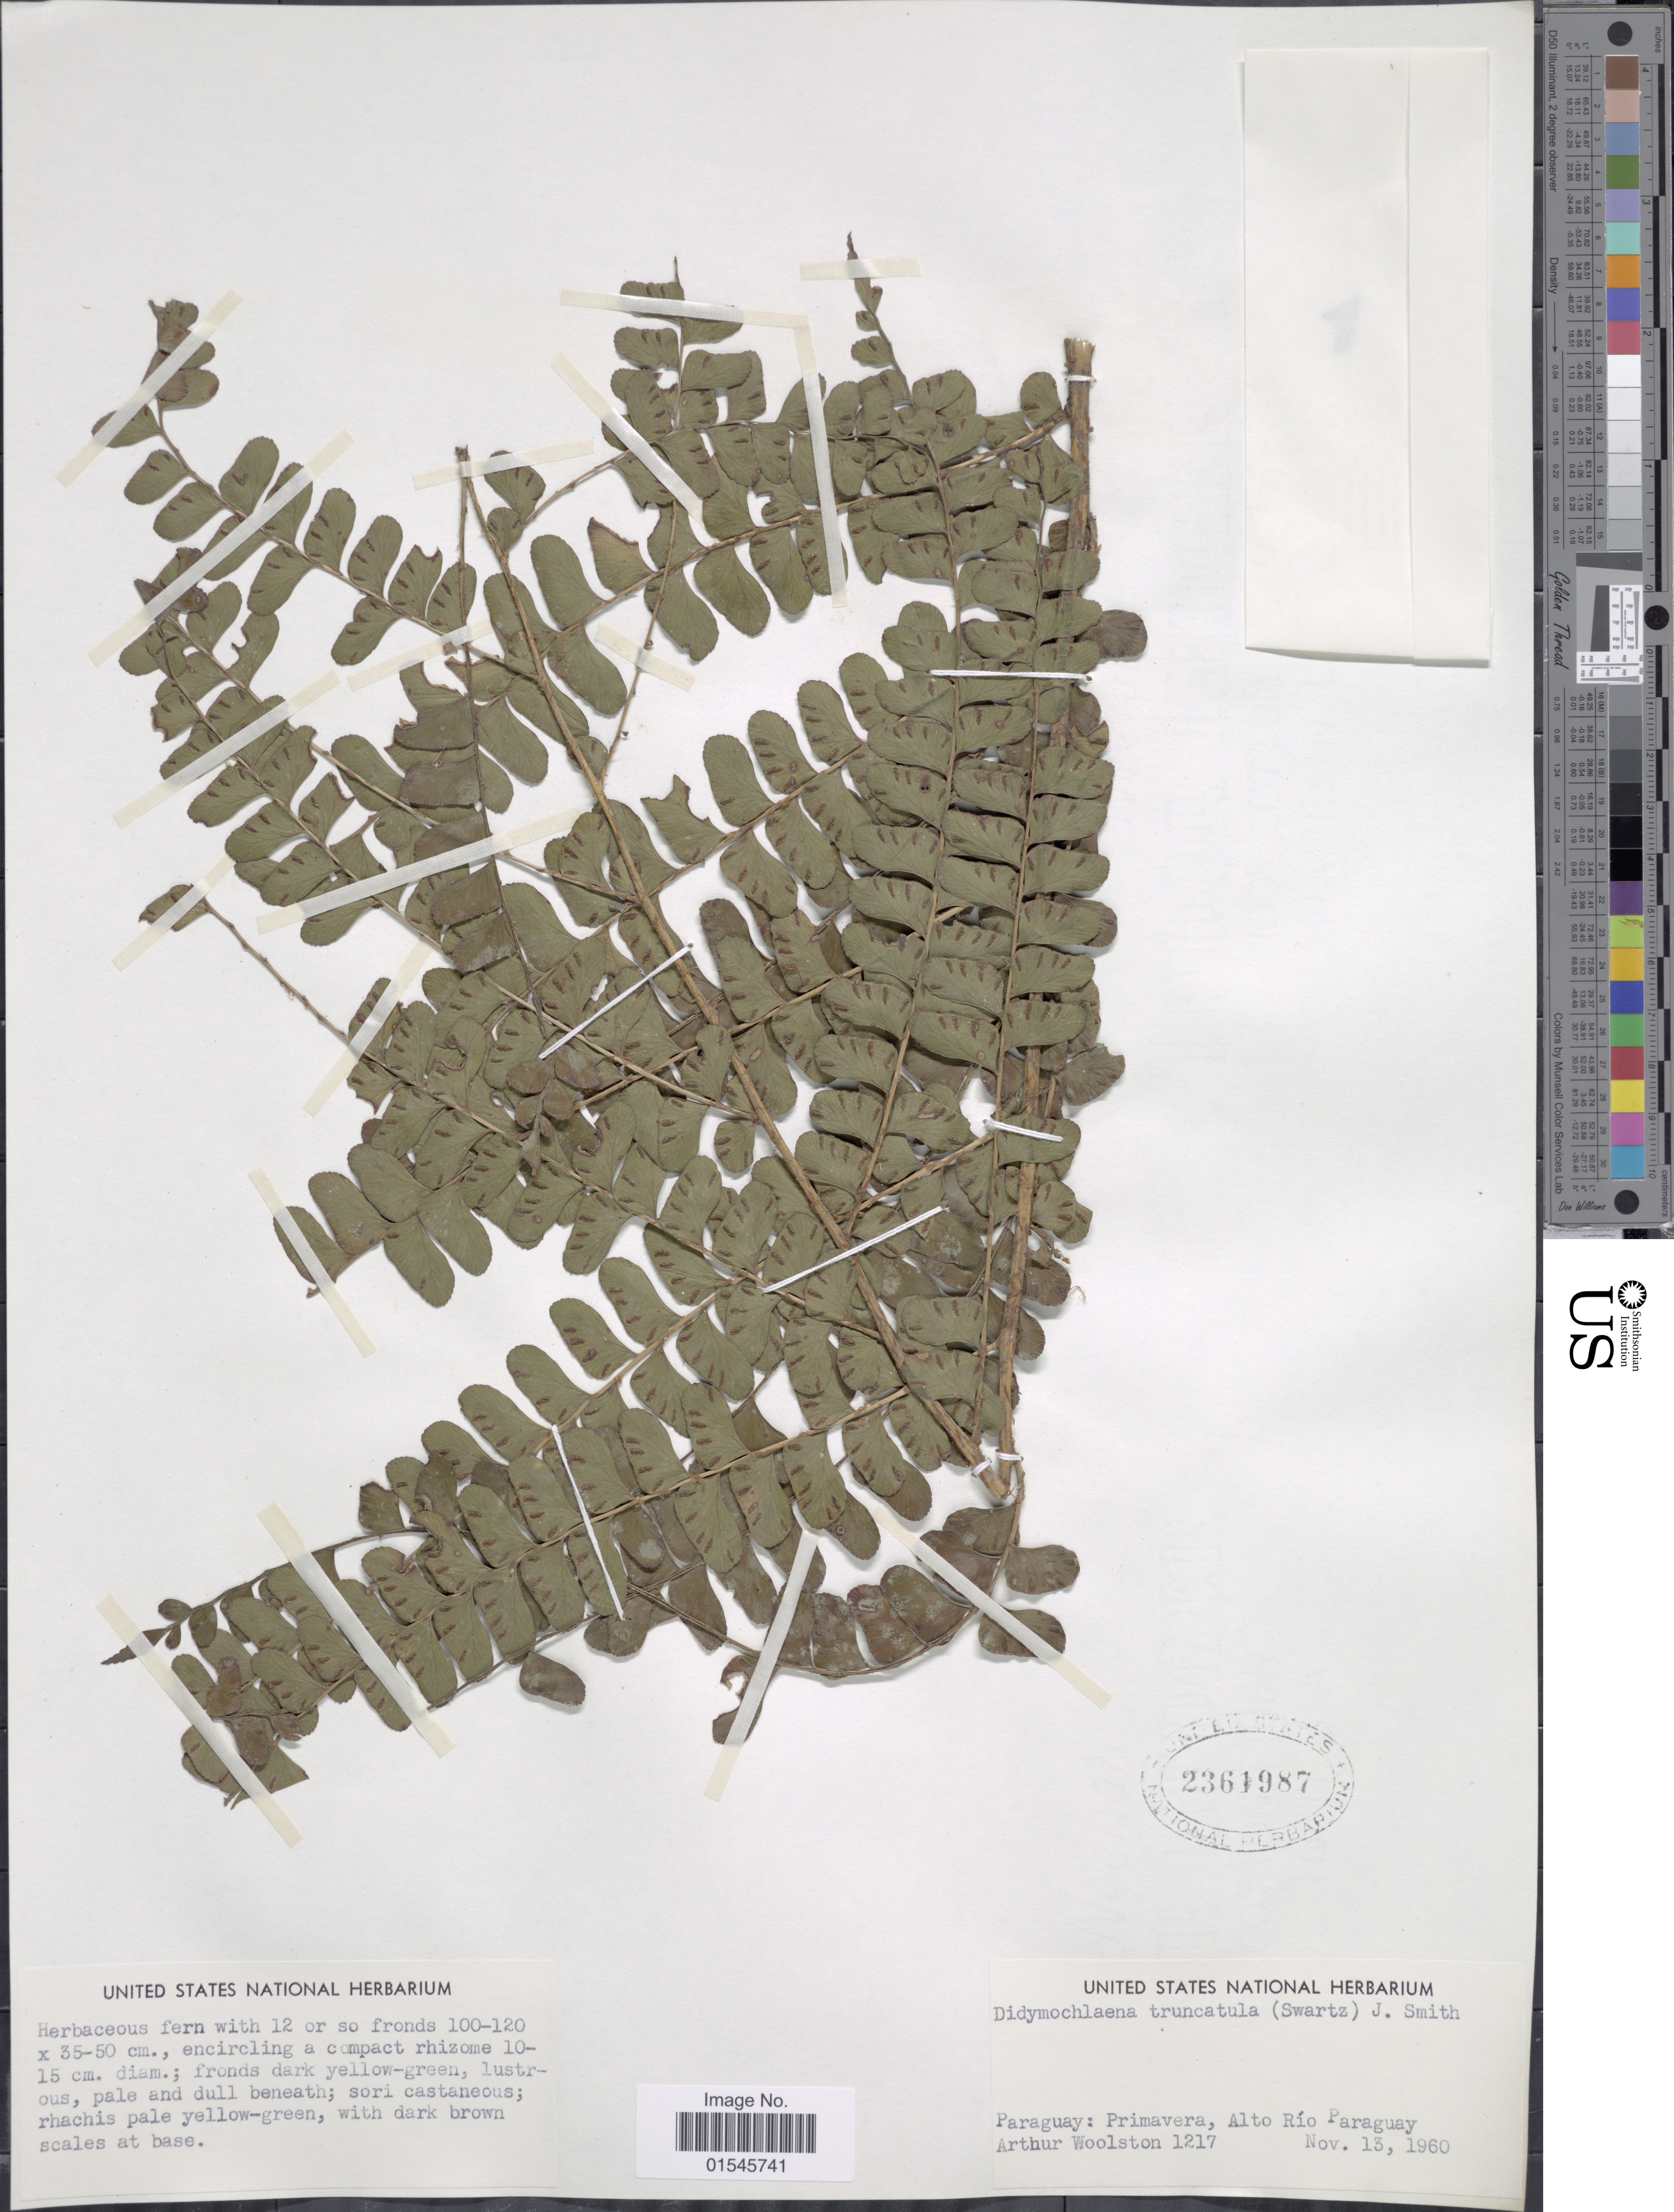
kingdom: Plantae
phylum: Tracheophyta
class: Polypodiopsida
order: Polypodiales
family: Didymochlaenaceae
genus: Didymochlaena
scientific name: Didymochlaena truncatula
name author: (Sw.) J. Sm.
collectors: A. L. Woolston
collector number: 1217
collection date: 1960-11-13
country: Paraguay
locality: Primavera, Alto Río Paraguay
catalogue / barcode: US 2361987